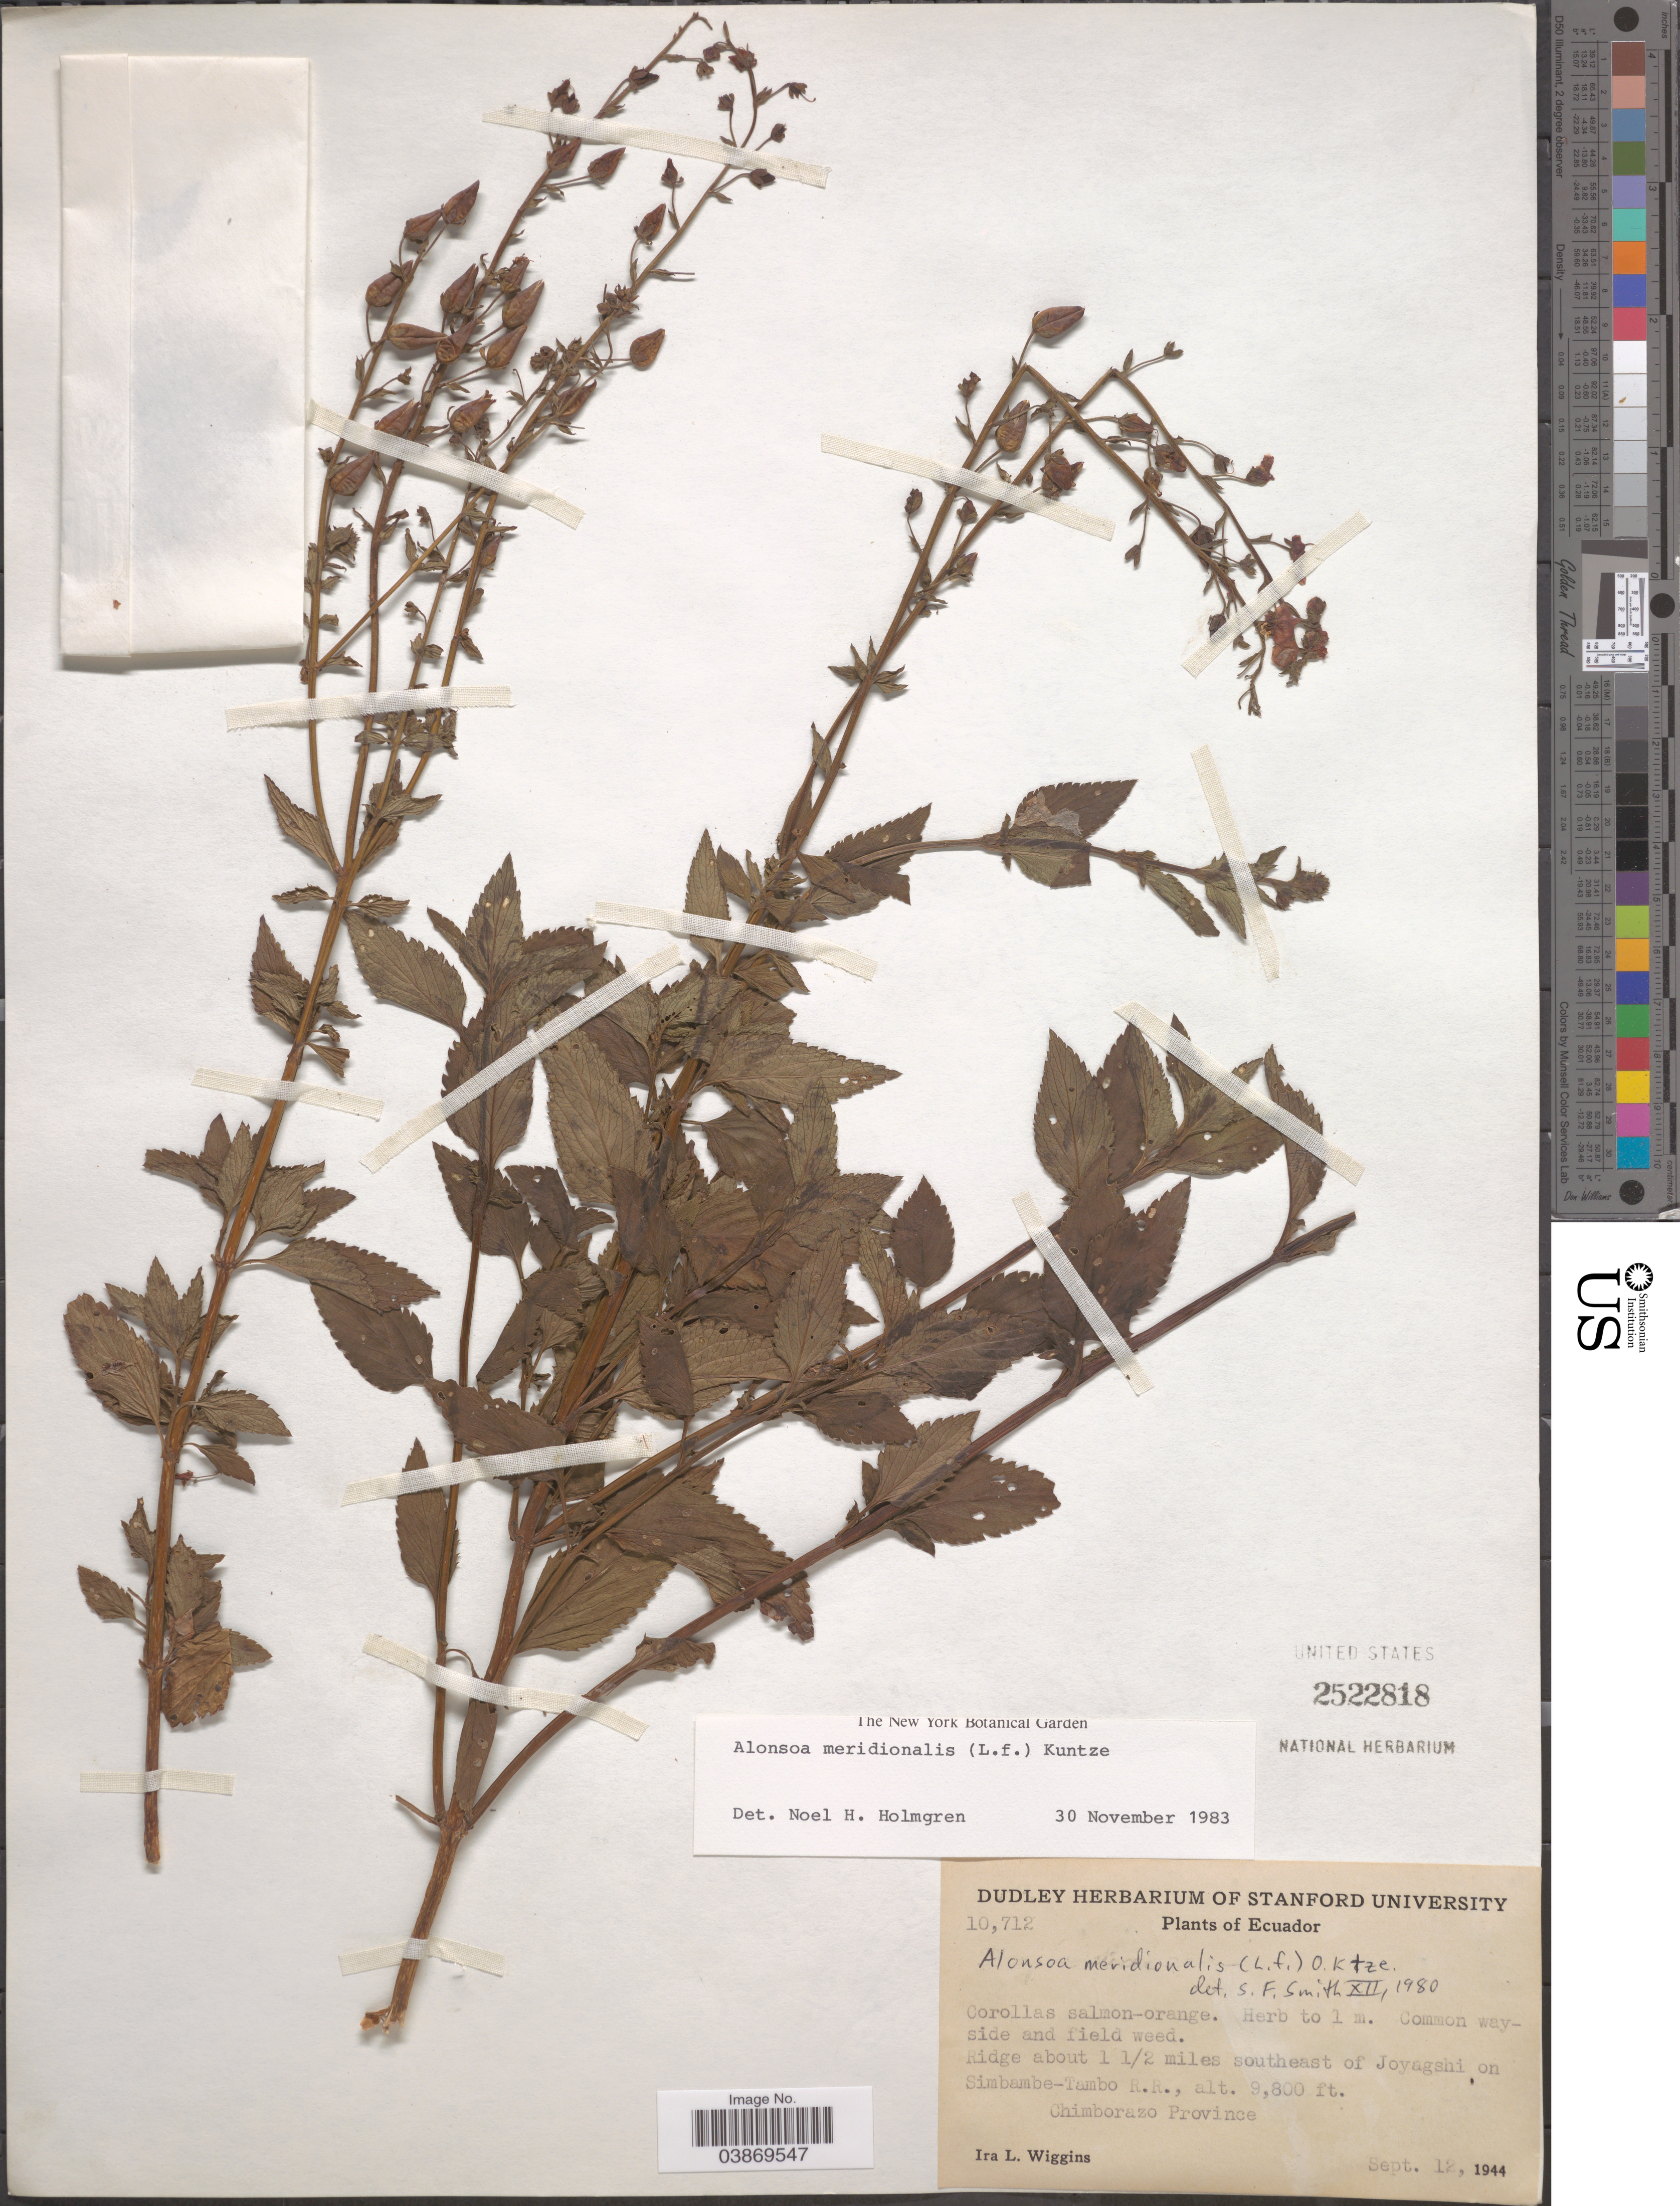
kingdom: Plantae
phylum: Tracheophyta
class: Magnoliopsida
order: Lamiales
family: Scrophulariaceae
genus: Alonsoa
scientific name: Alonsoa meridionalis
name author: (L. f.) Kuntze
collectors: I. L. Wiggins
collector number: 10712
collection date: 1944-09-12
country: Ecuador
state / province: Chimborazo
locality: Ridge about 1½ miles southeast of Joyagshi on Simbambe-Tambo R.R.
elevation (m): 2987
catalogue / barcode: US 2522818